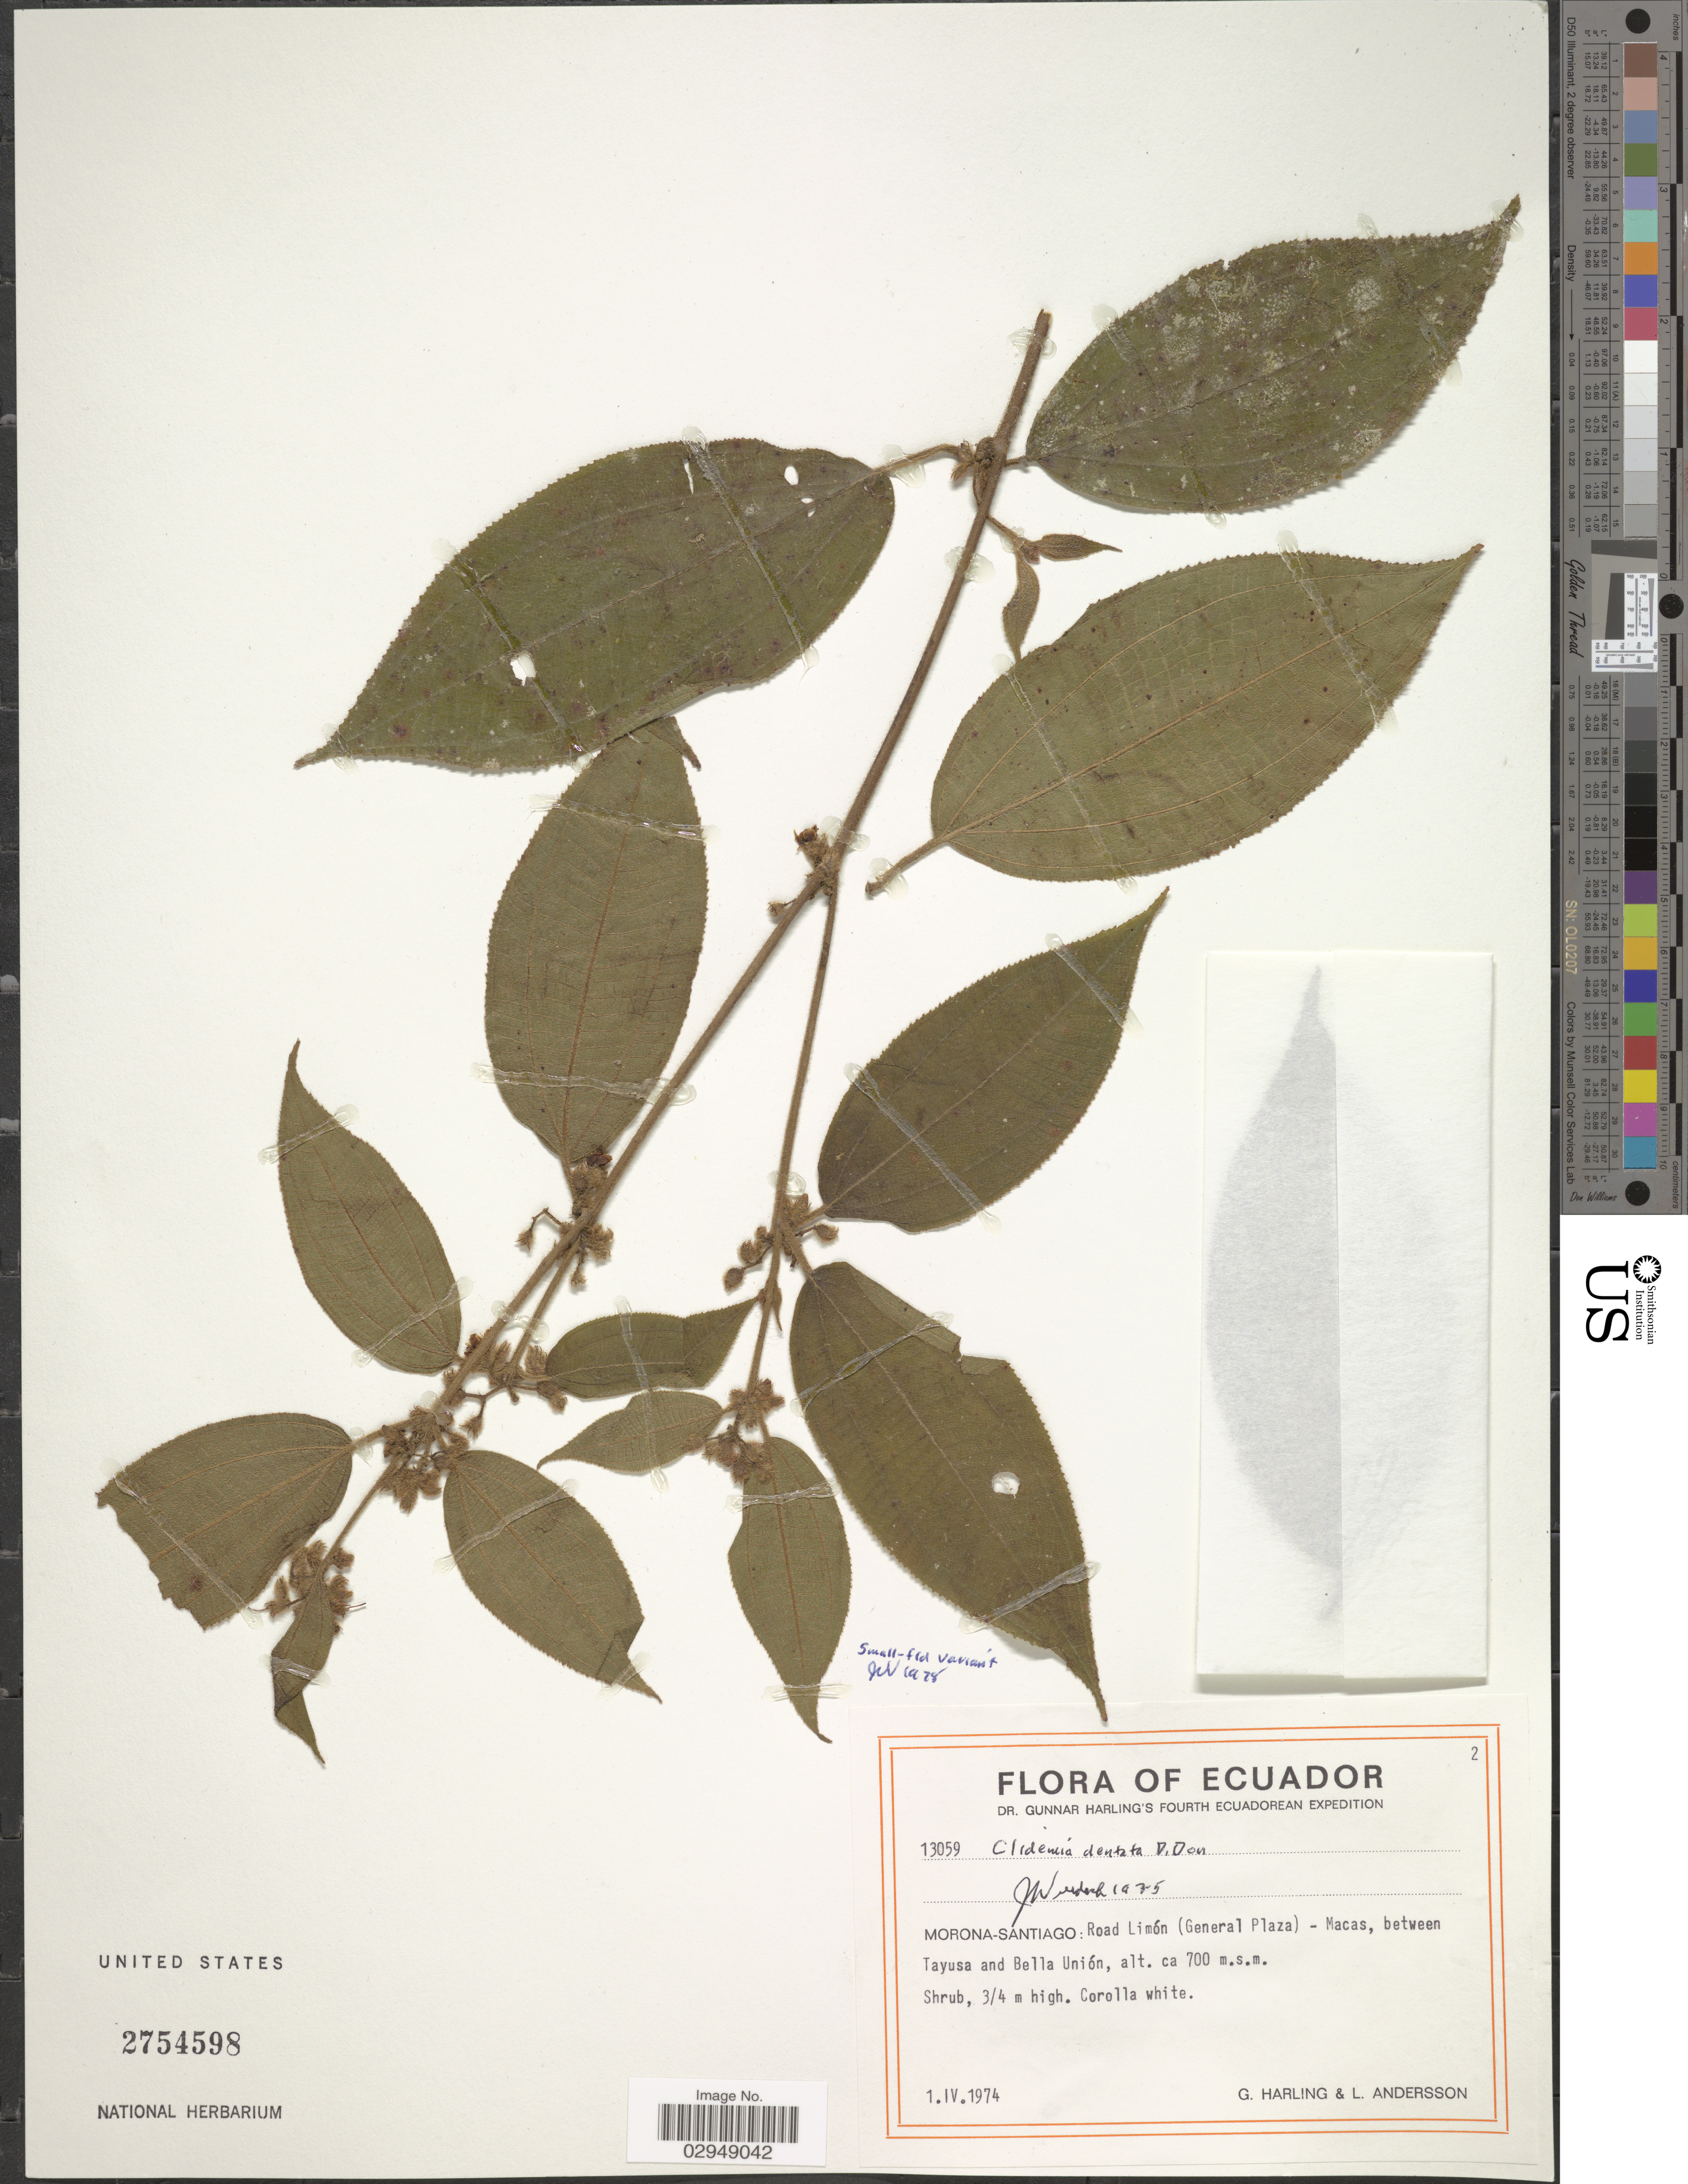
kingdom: Plantae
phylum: Tracheophyta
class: Magnoliopsida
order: Myrtales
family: Melastomataceae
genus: Clidemia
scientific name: Clidemia dentata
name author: D. Don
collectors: G. Harling & L. Andersson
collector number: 13059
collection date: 1974-04-01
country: Ecuador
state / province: Morona-Santiago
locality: Road Limón (General Plaza) - Macas, between Tayusa and Bella Unión.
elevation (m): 700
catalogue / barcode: US 2754598